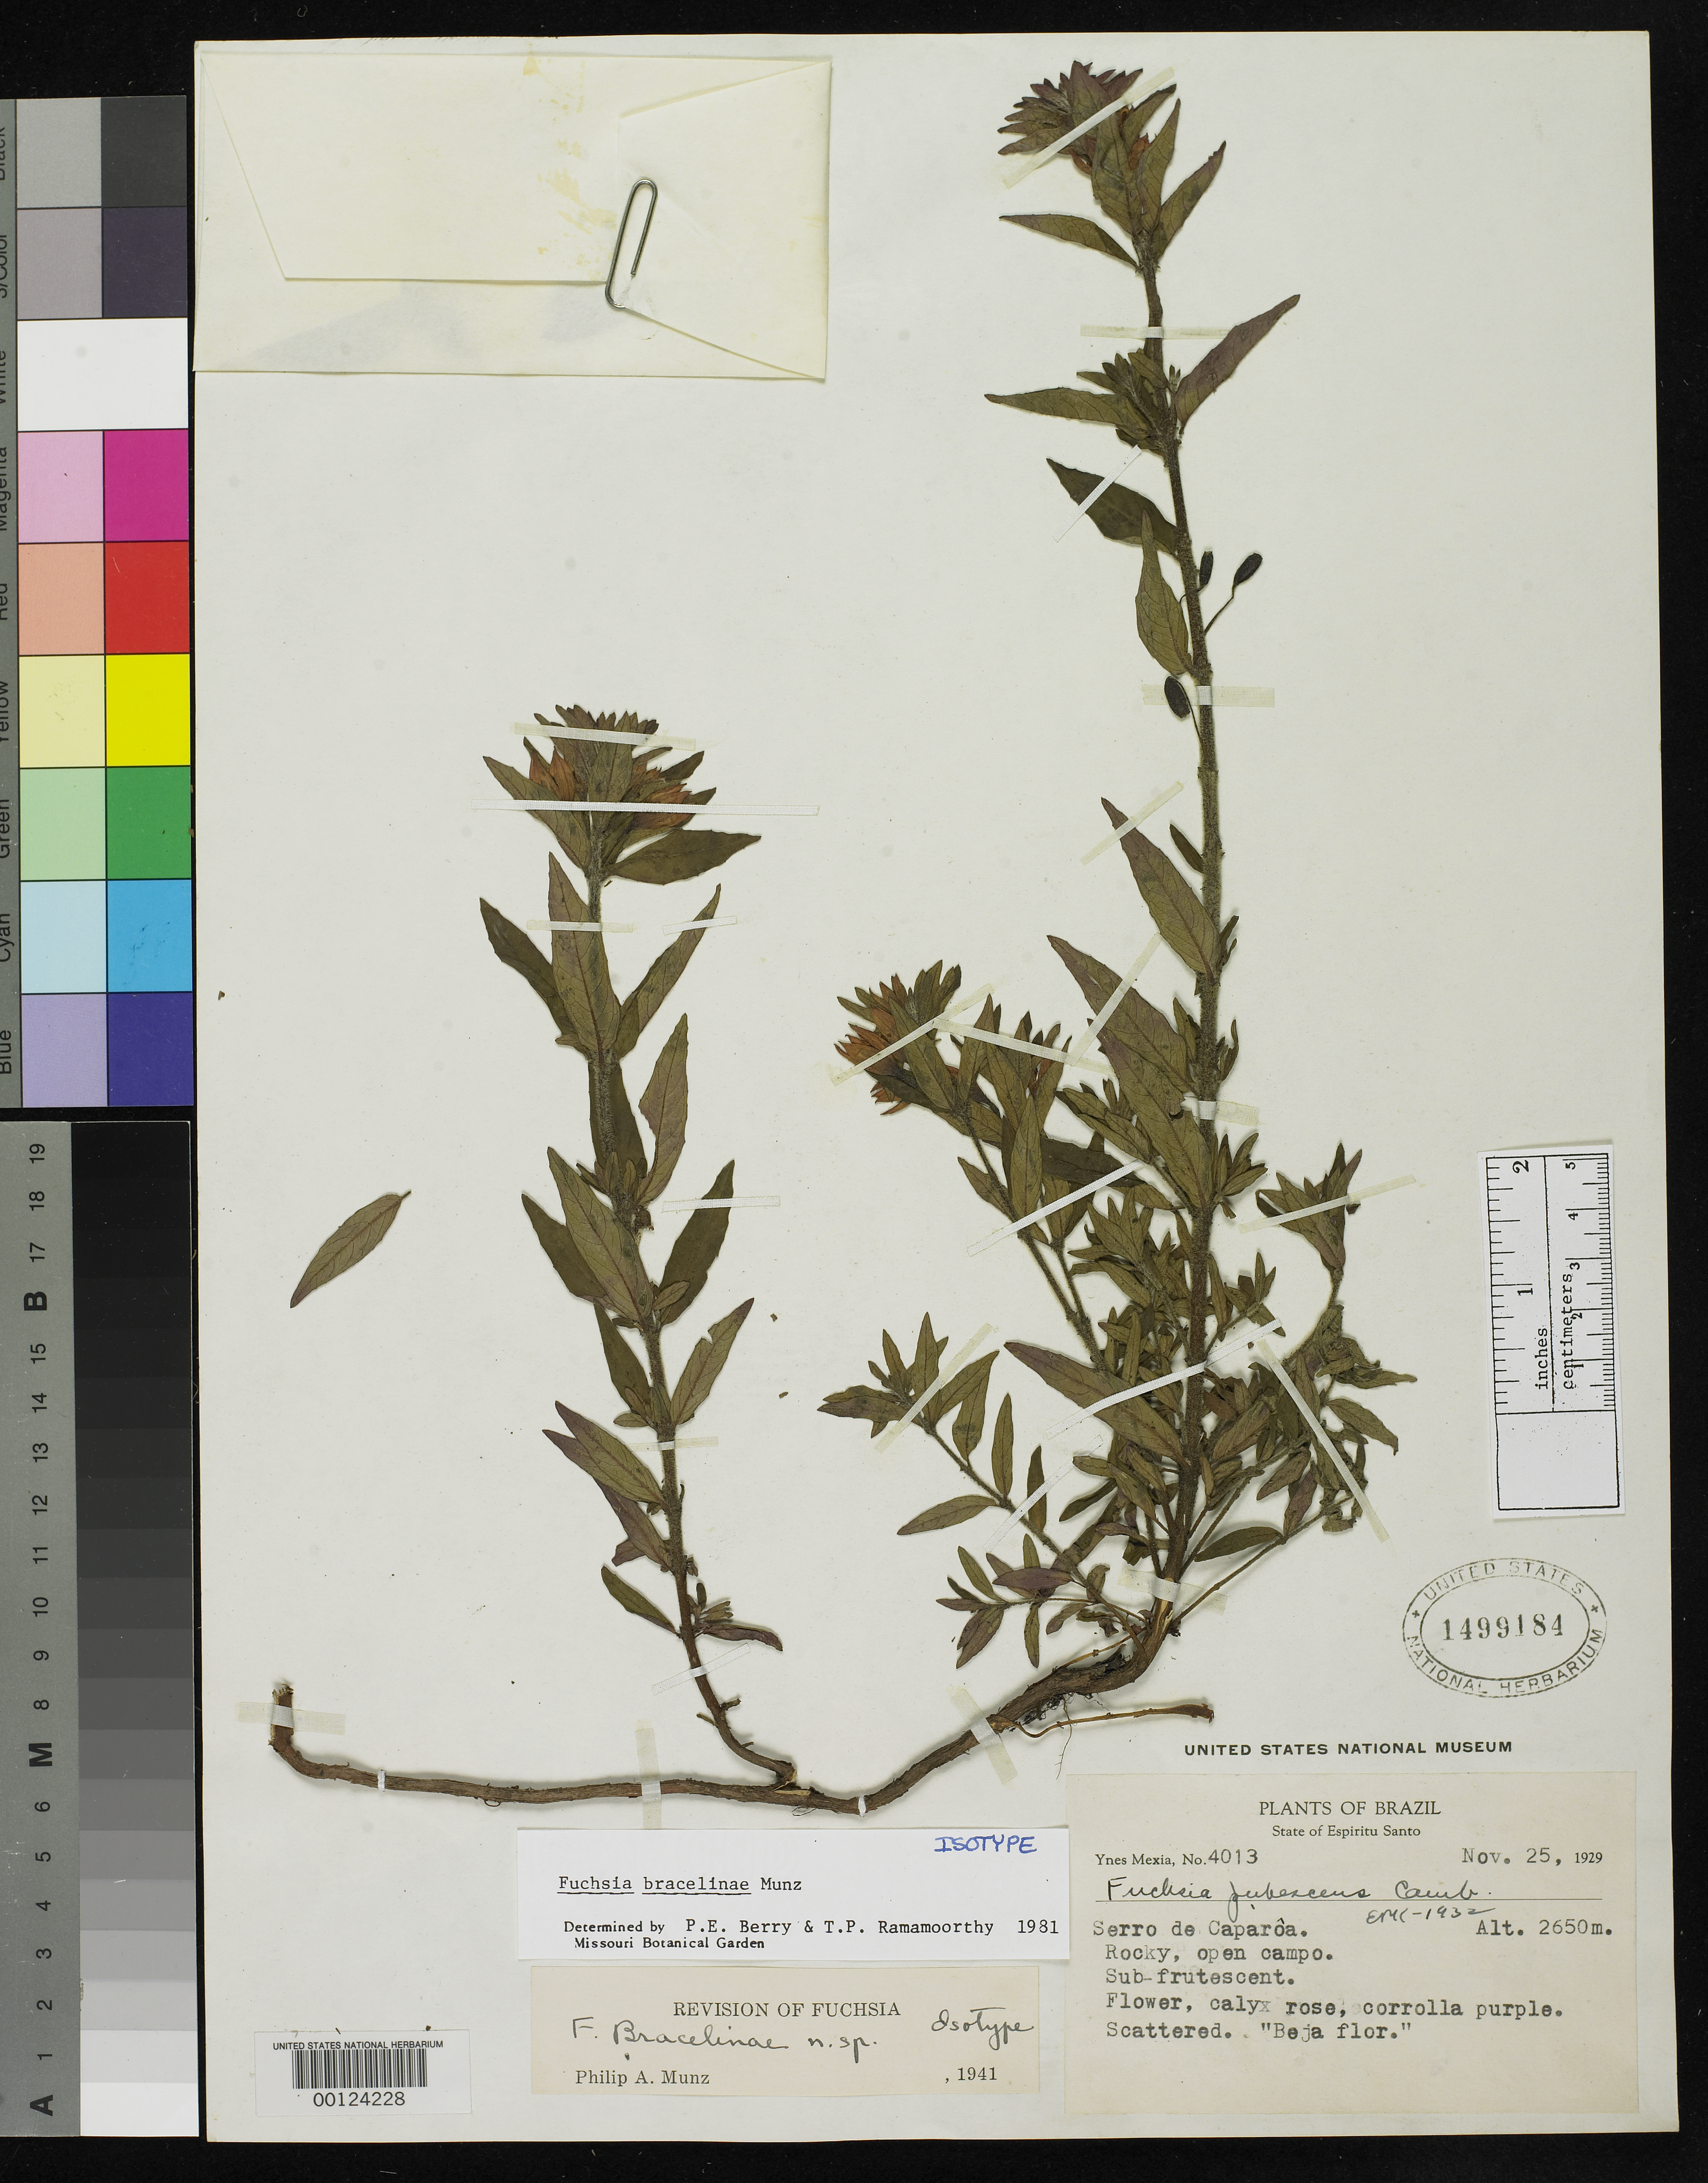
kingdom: Plantae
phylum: Tracheophyta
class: Magnoliopsida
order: Myrtales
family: Onagraceae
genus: Fuchsia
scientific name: Fuchsia bracelinae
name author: Munz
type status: Isotype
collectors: Y. Mexia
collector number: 4013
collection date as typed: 25 Nov 1929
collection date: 1929-11-25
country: Brazil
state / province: Espírito Santo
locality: Serra de Caparao.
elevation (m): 2650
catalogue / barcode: US 1499184